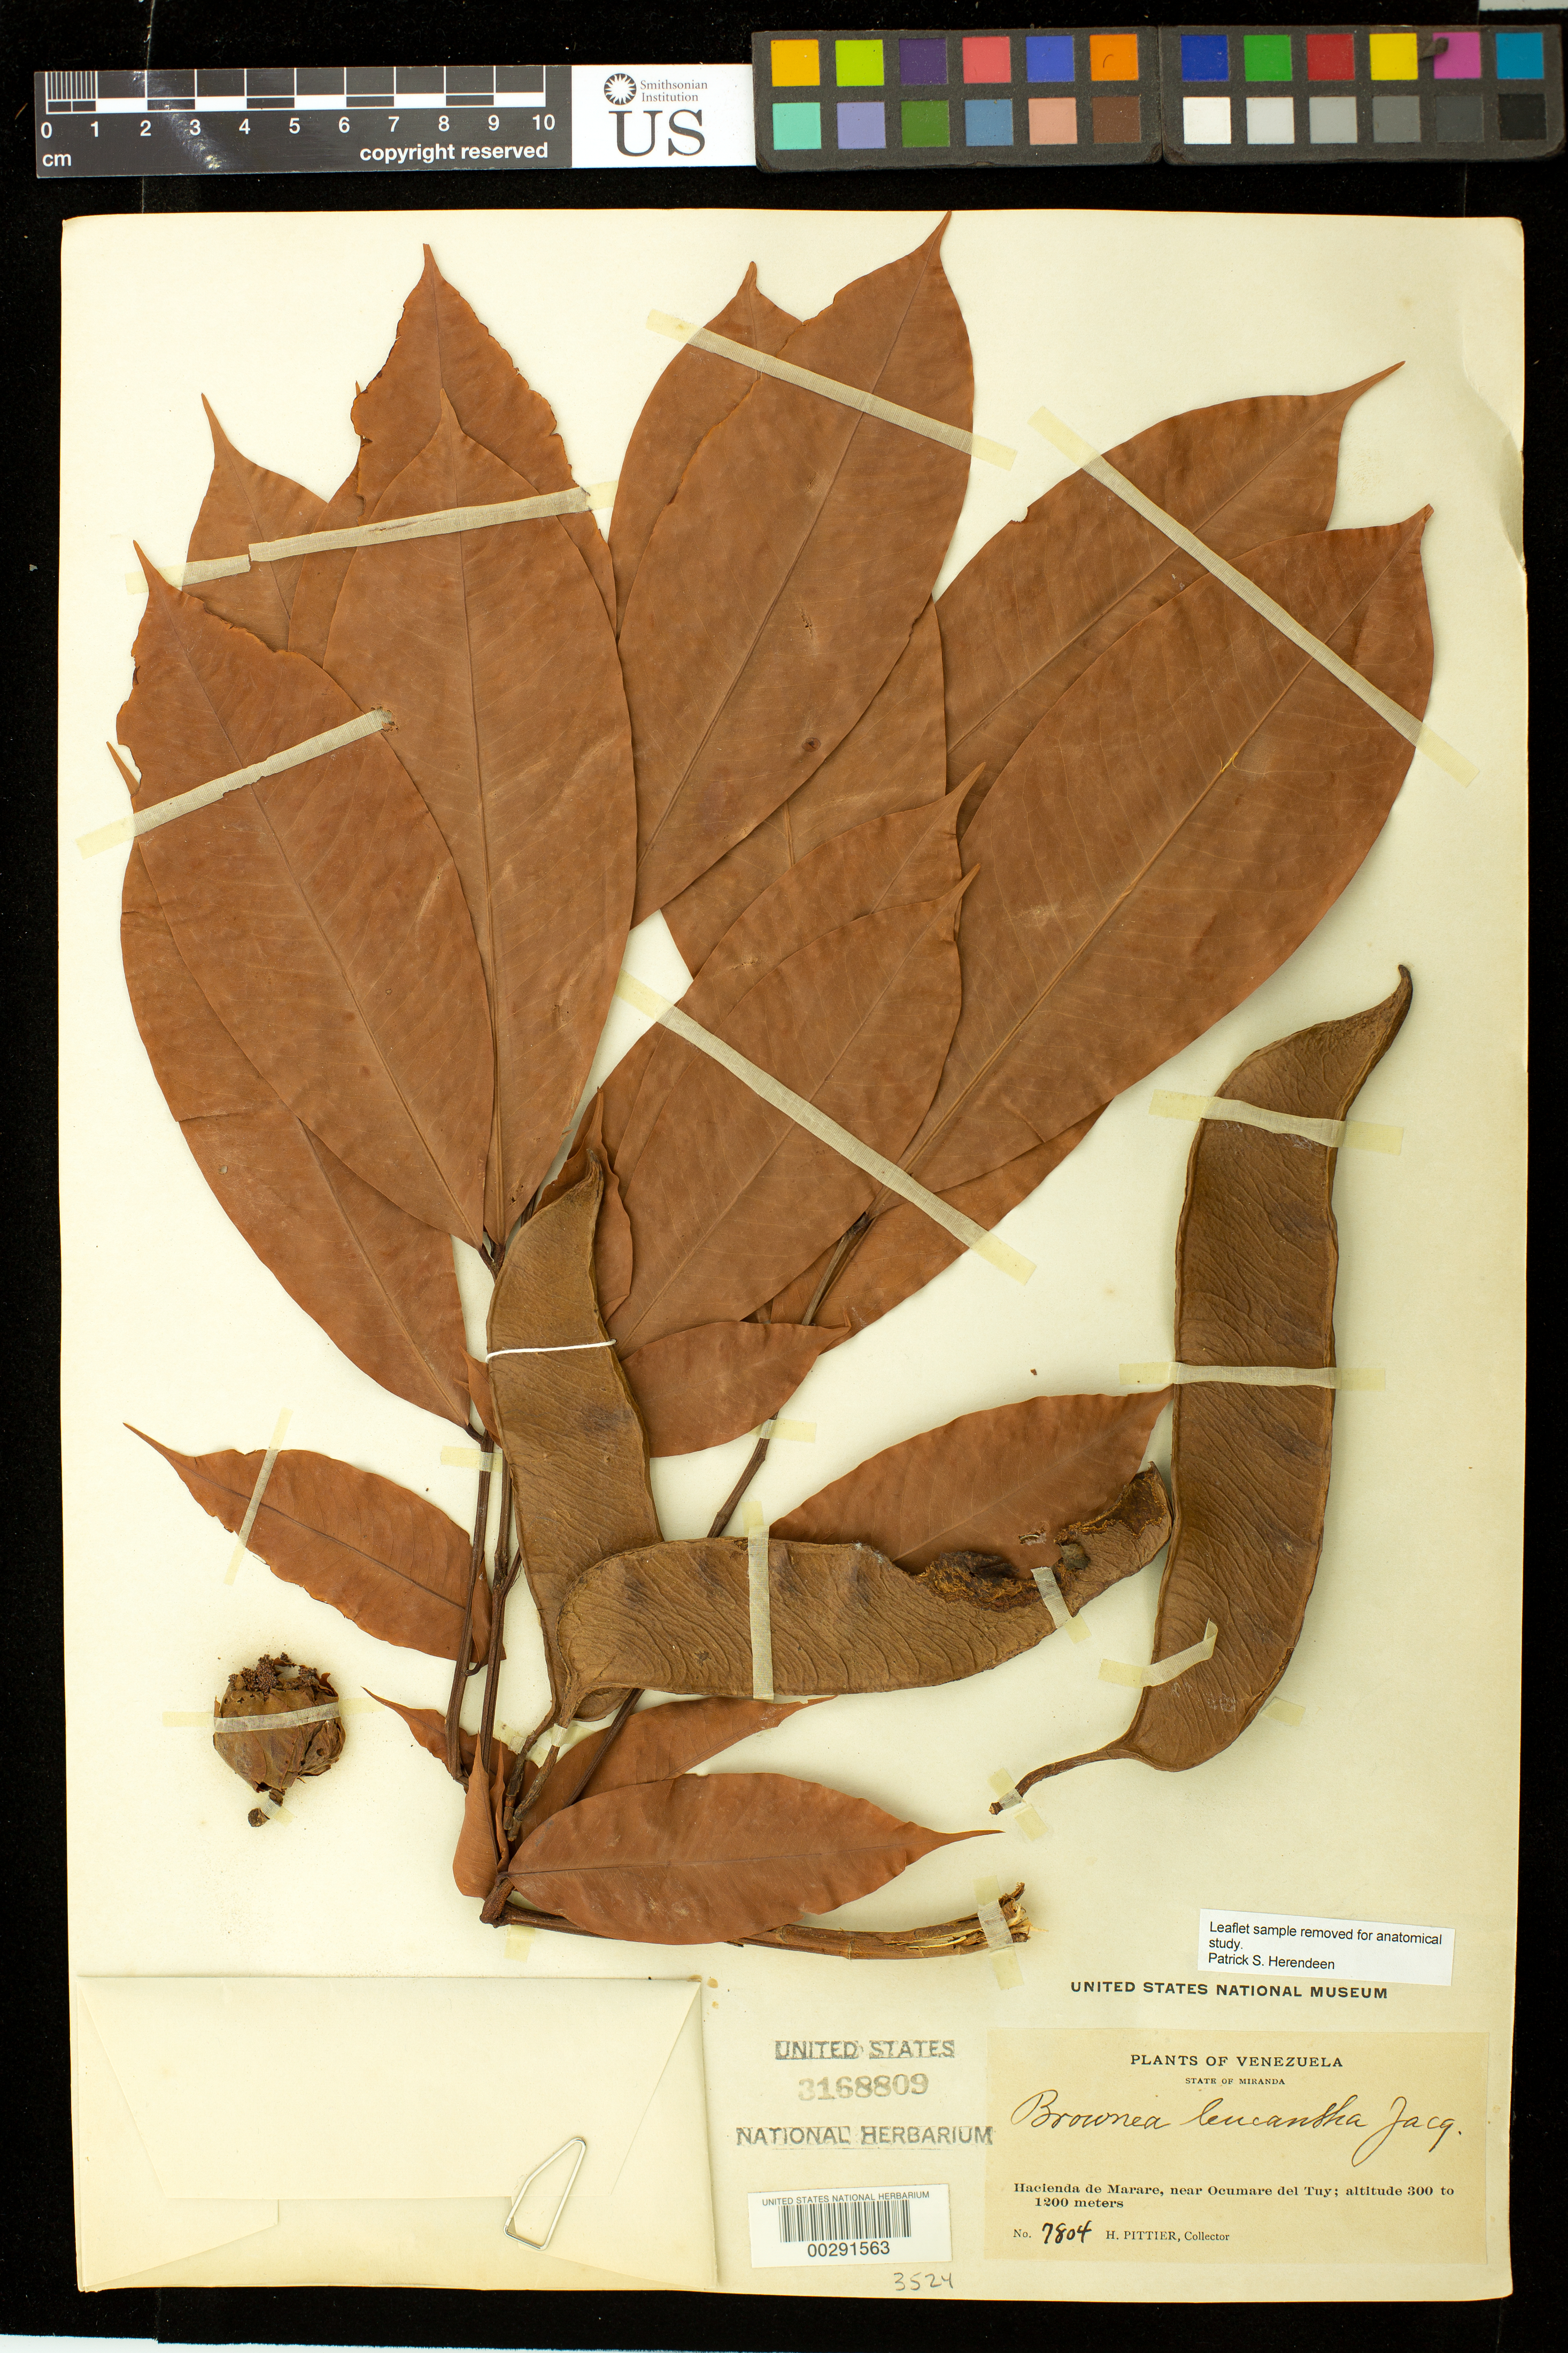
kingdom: Plantae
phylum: Tracheophyta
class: Magnoliopsida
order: Fabales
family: Fabaceae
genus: Brownea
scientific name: Brownea leucantha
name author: Jacq.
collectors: H. F. Pittier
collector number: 7804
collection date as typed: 01 May 1918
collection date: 1918-05-01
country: Venezuela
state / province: Miranda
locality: Hacienda de marare, near ocumare del tuy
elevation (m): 300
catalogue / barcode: US 3168809